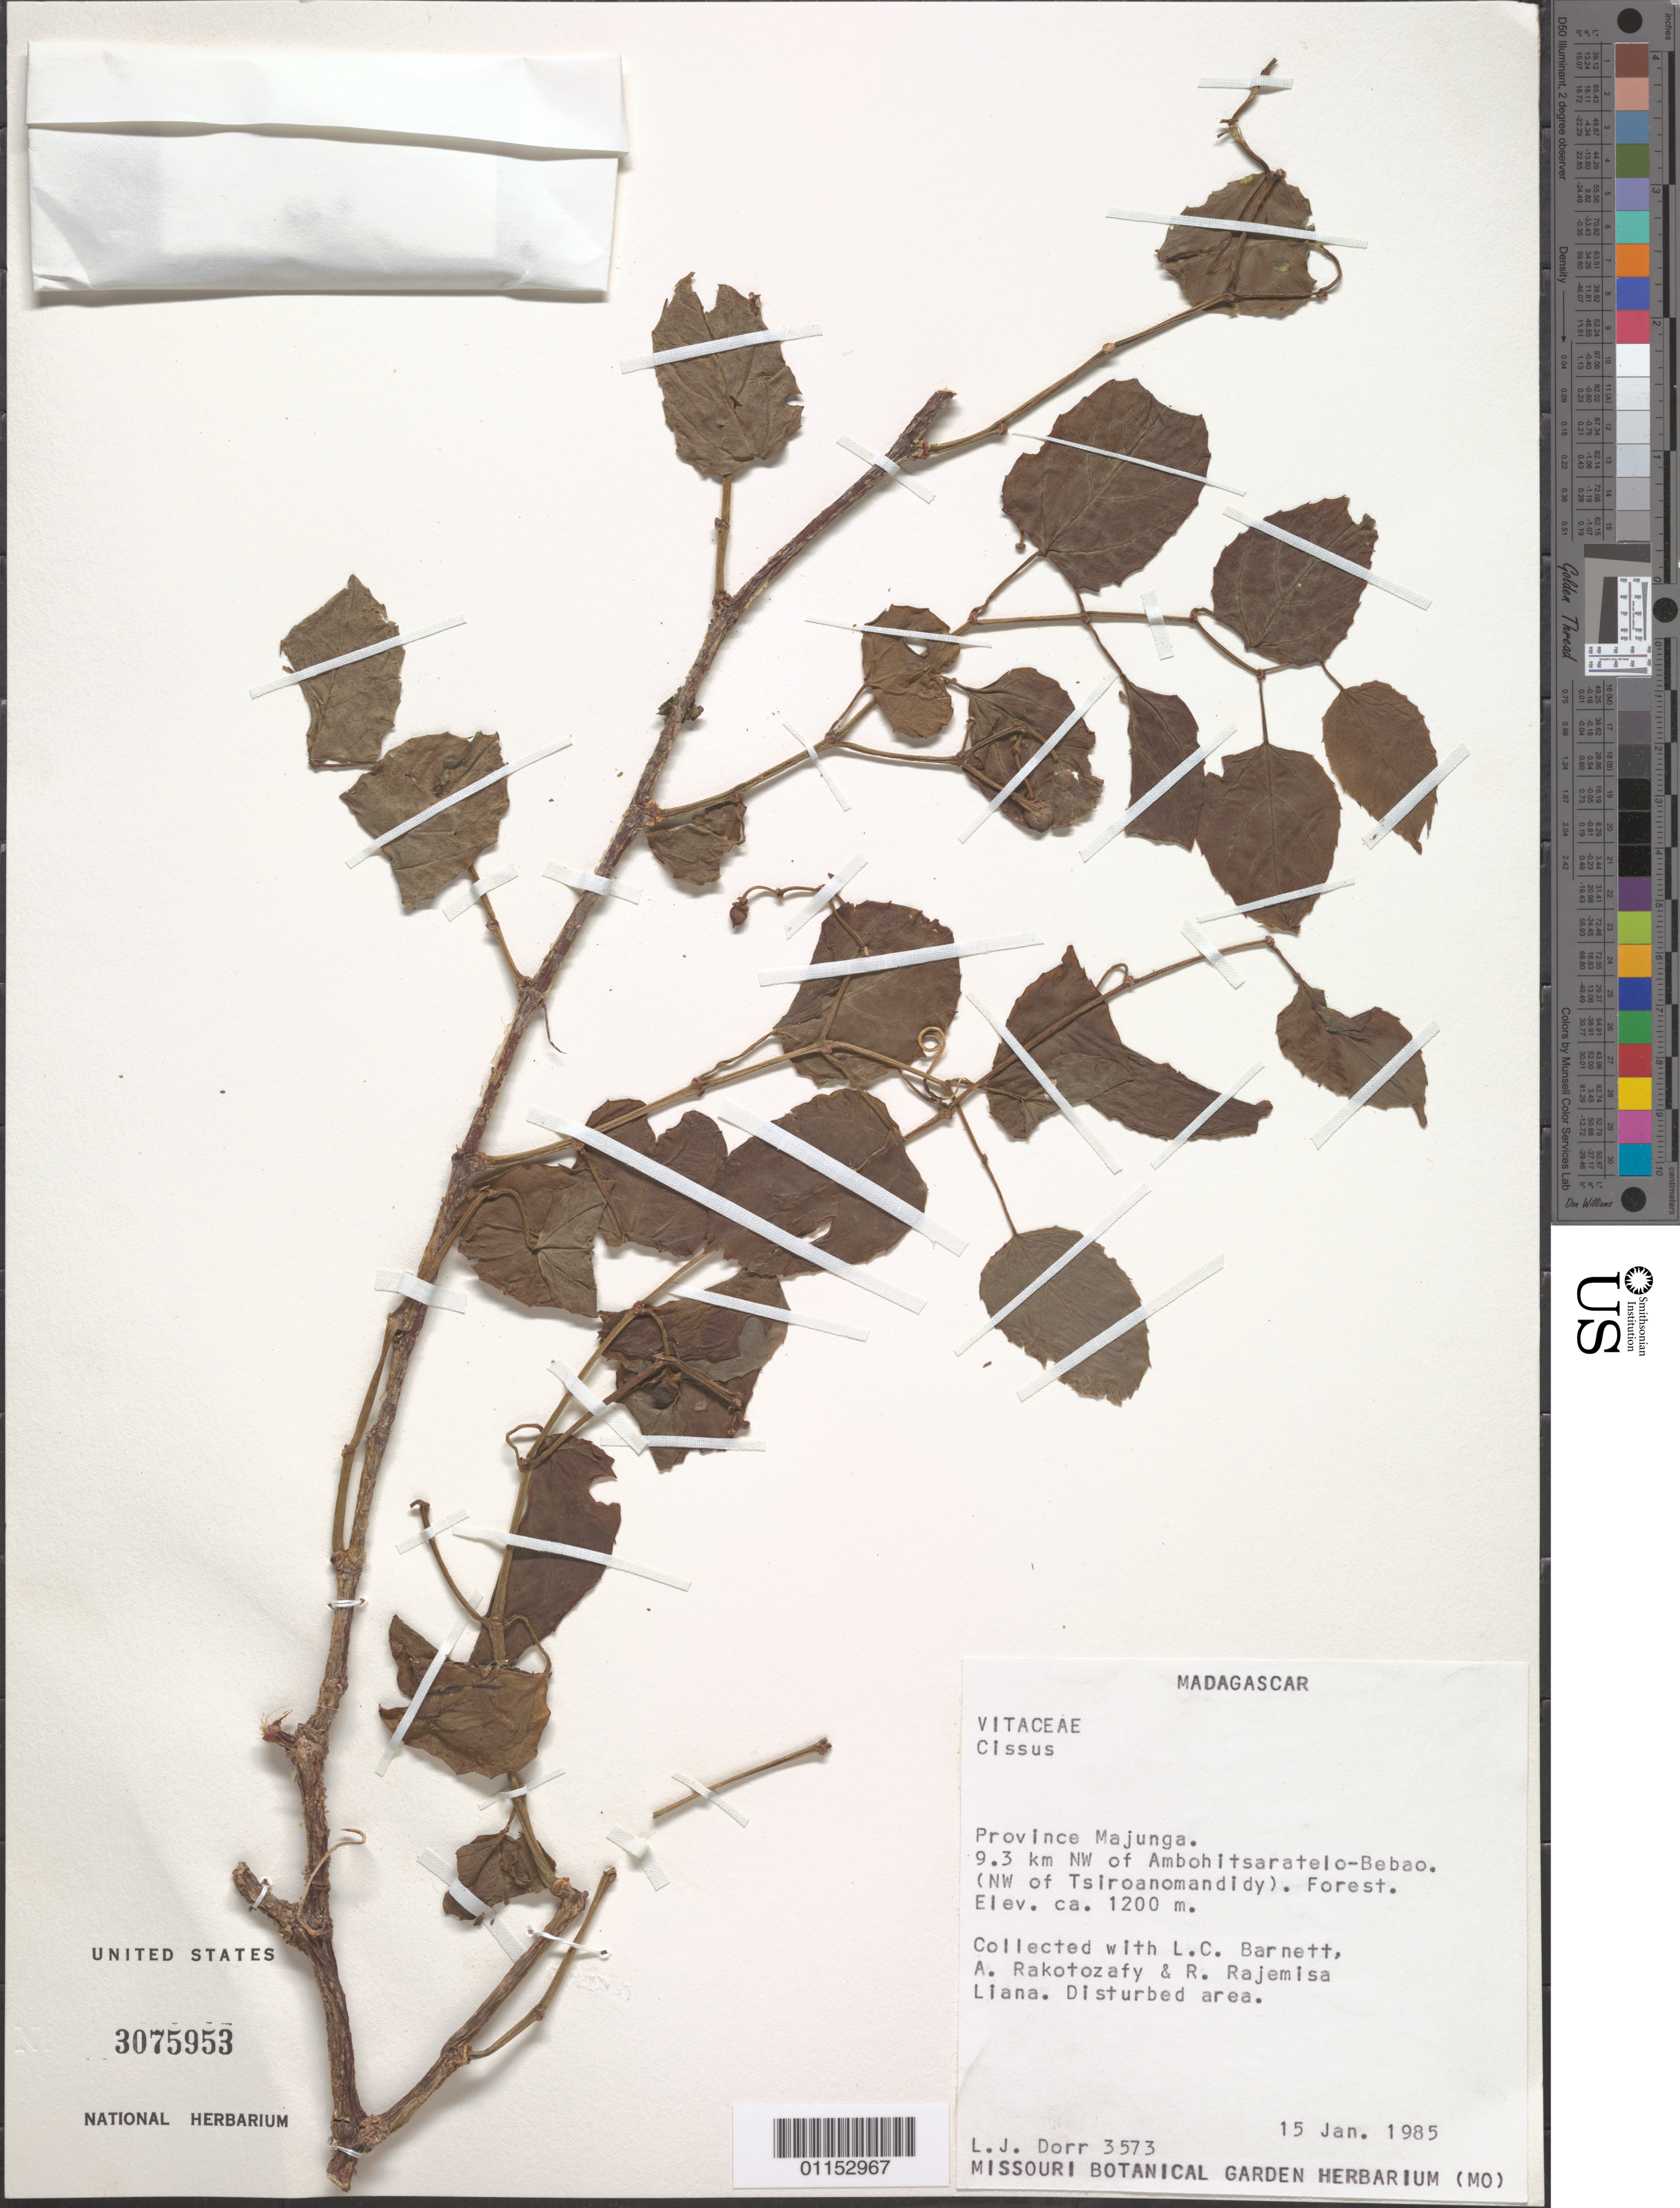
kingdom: Plantae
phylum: Tracheophyta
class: Magnoliopsida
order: Vitales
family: Vitaceae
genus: Cissus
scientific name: Cissus sp.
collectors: L. J. Dorr, L. C. Barnett, A. Rakotozafy & R. Rajemisa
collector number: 3573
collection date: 1985-01-15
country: Madagascar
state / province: Menabe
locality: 9.3 km NW of Ambohitsaratelo-Bebao.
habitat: Liana. Disturbed area. Forest.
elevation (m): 1200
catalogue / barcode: US 3075953